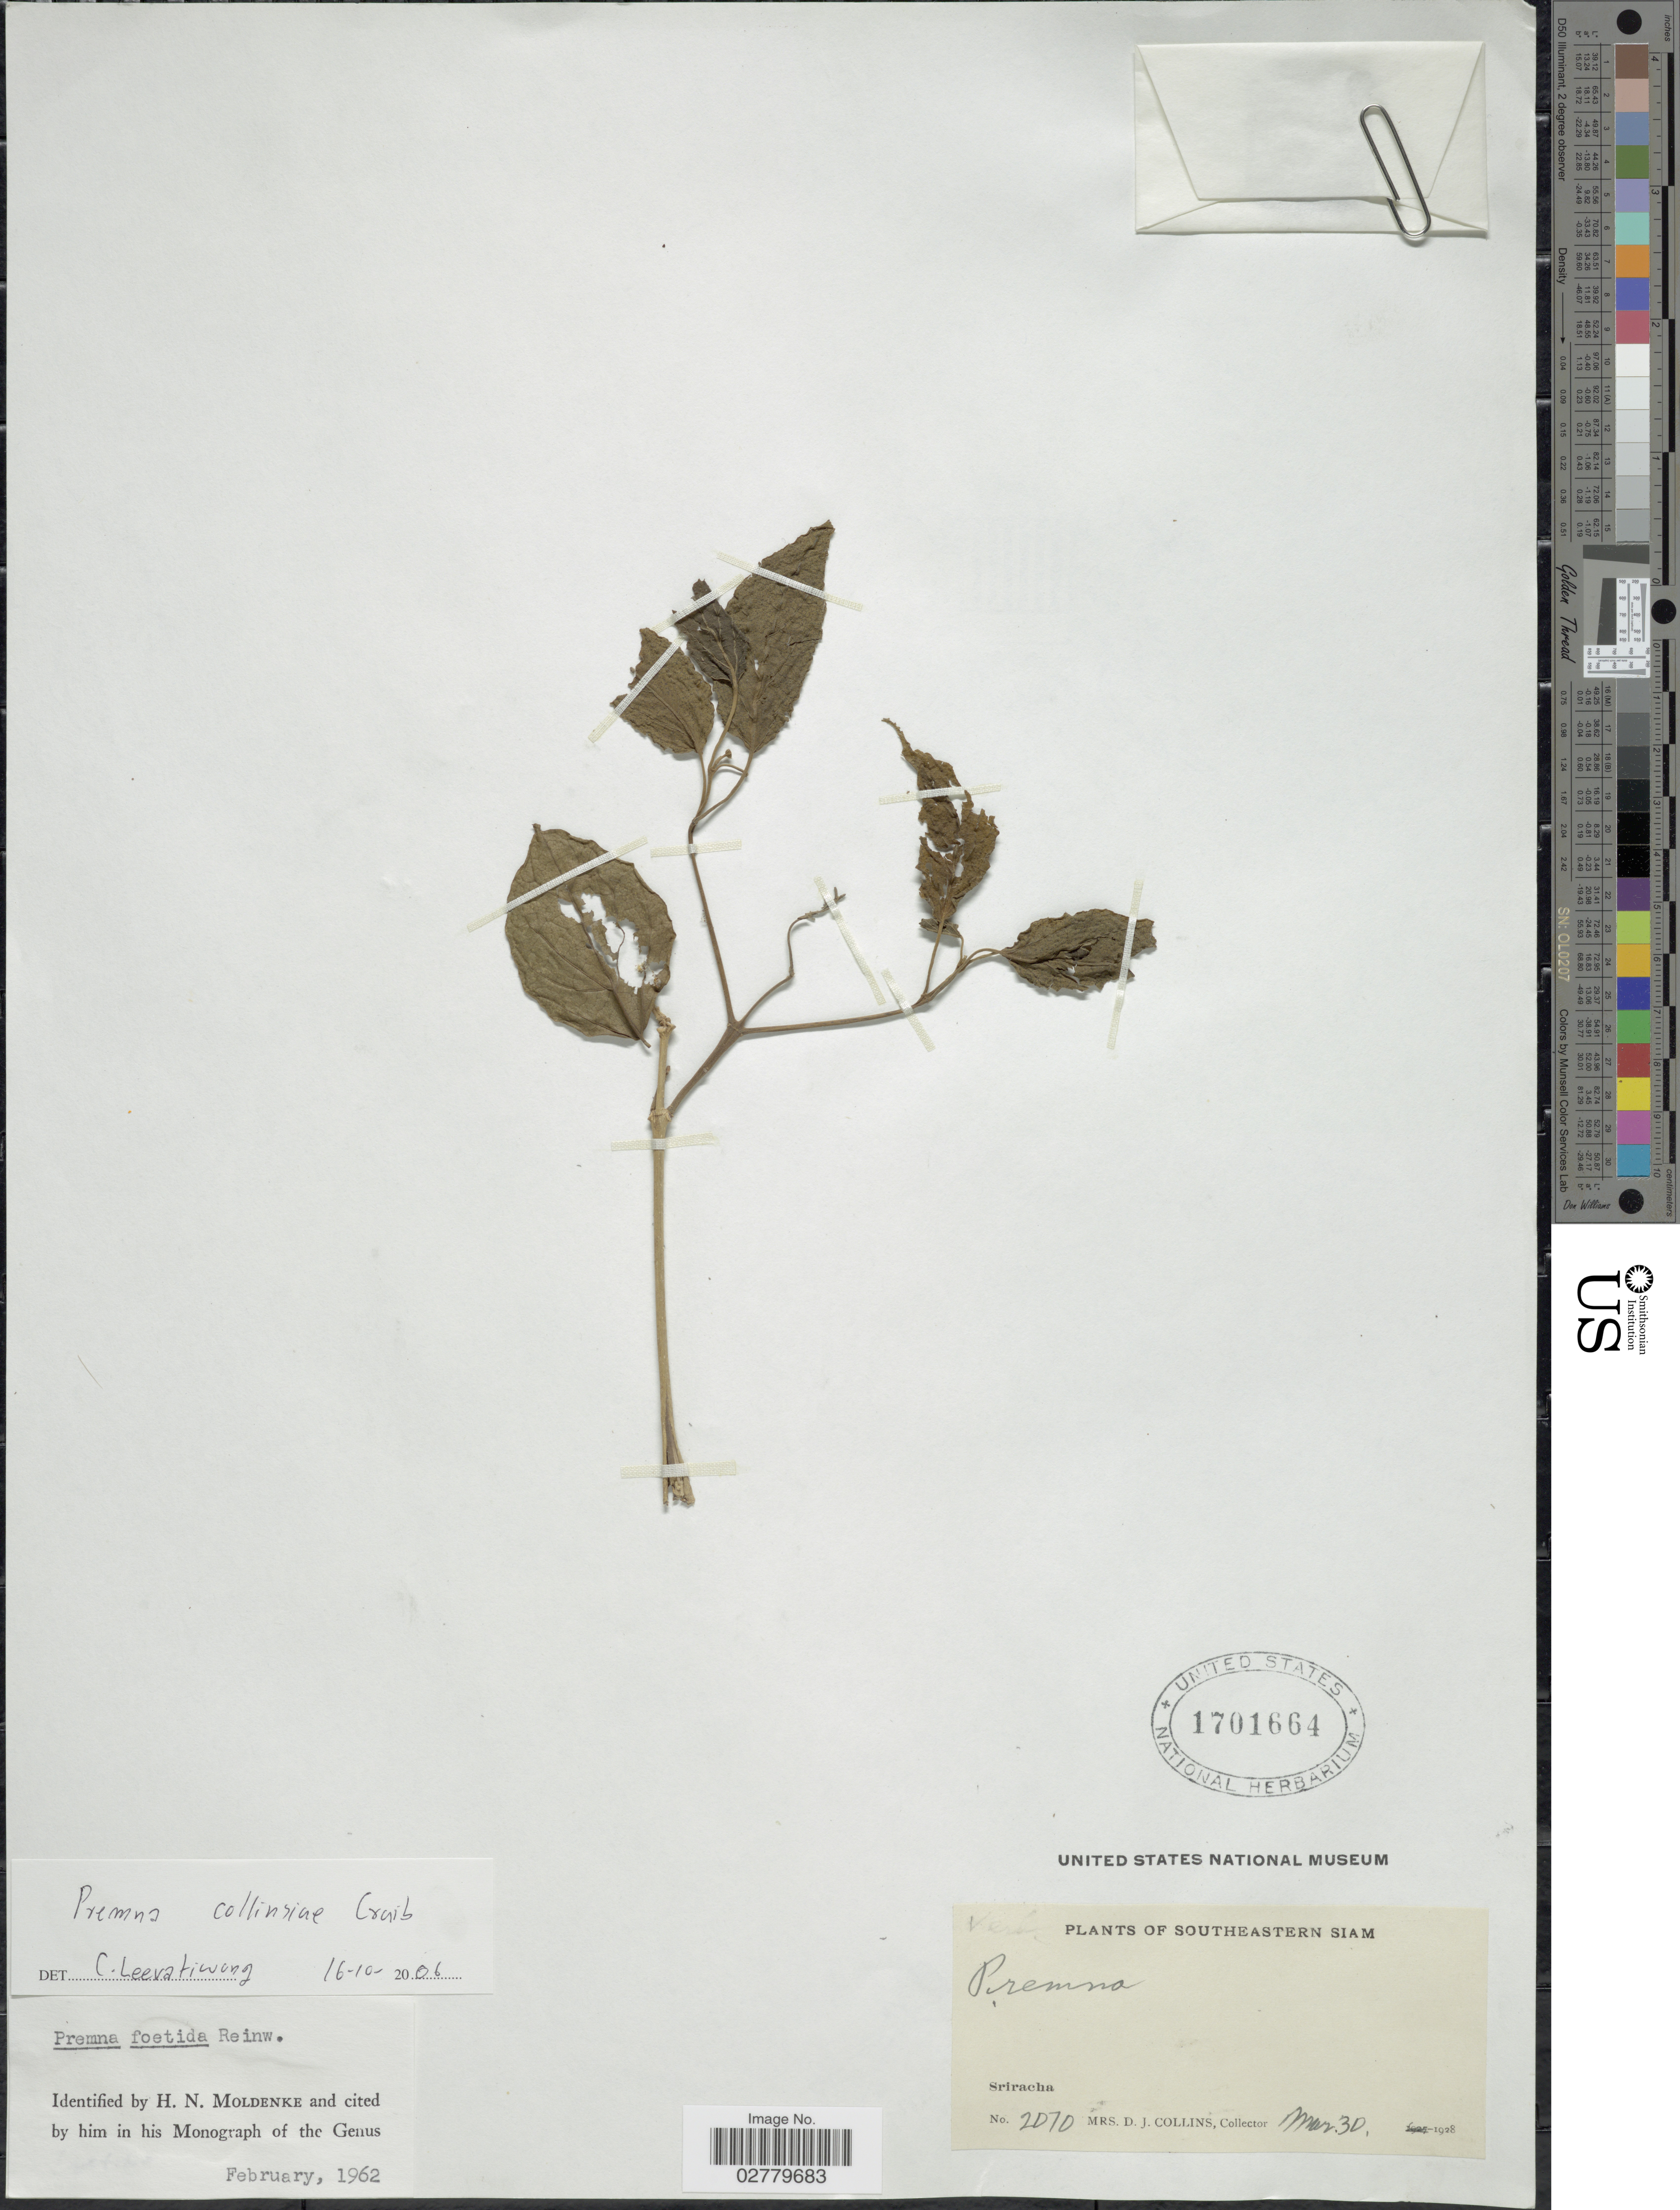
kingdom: Plantae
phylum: Tracheophyta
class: Magnoliopsida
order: Lamiales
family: Lamiaceae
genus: Premna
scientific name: Premna collinsae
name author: Craib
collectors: Mrs. D. J. Collins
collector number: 2070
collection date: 1928-03-30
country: Thailand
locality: Southeastern Siam. Sriracha.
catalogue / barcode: US 1701664